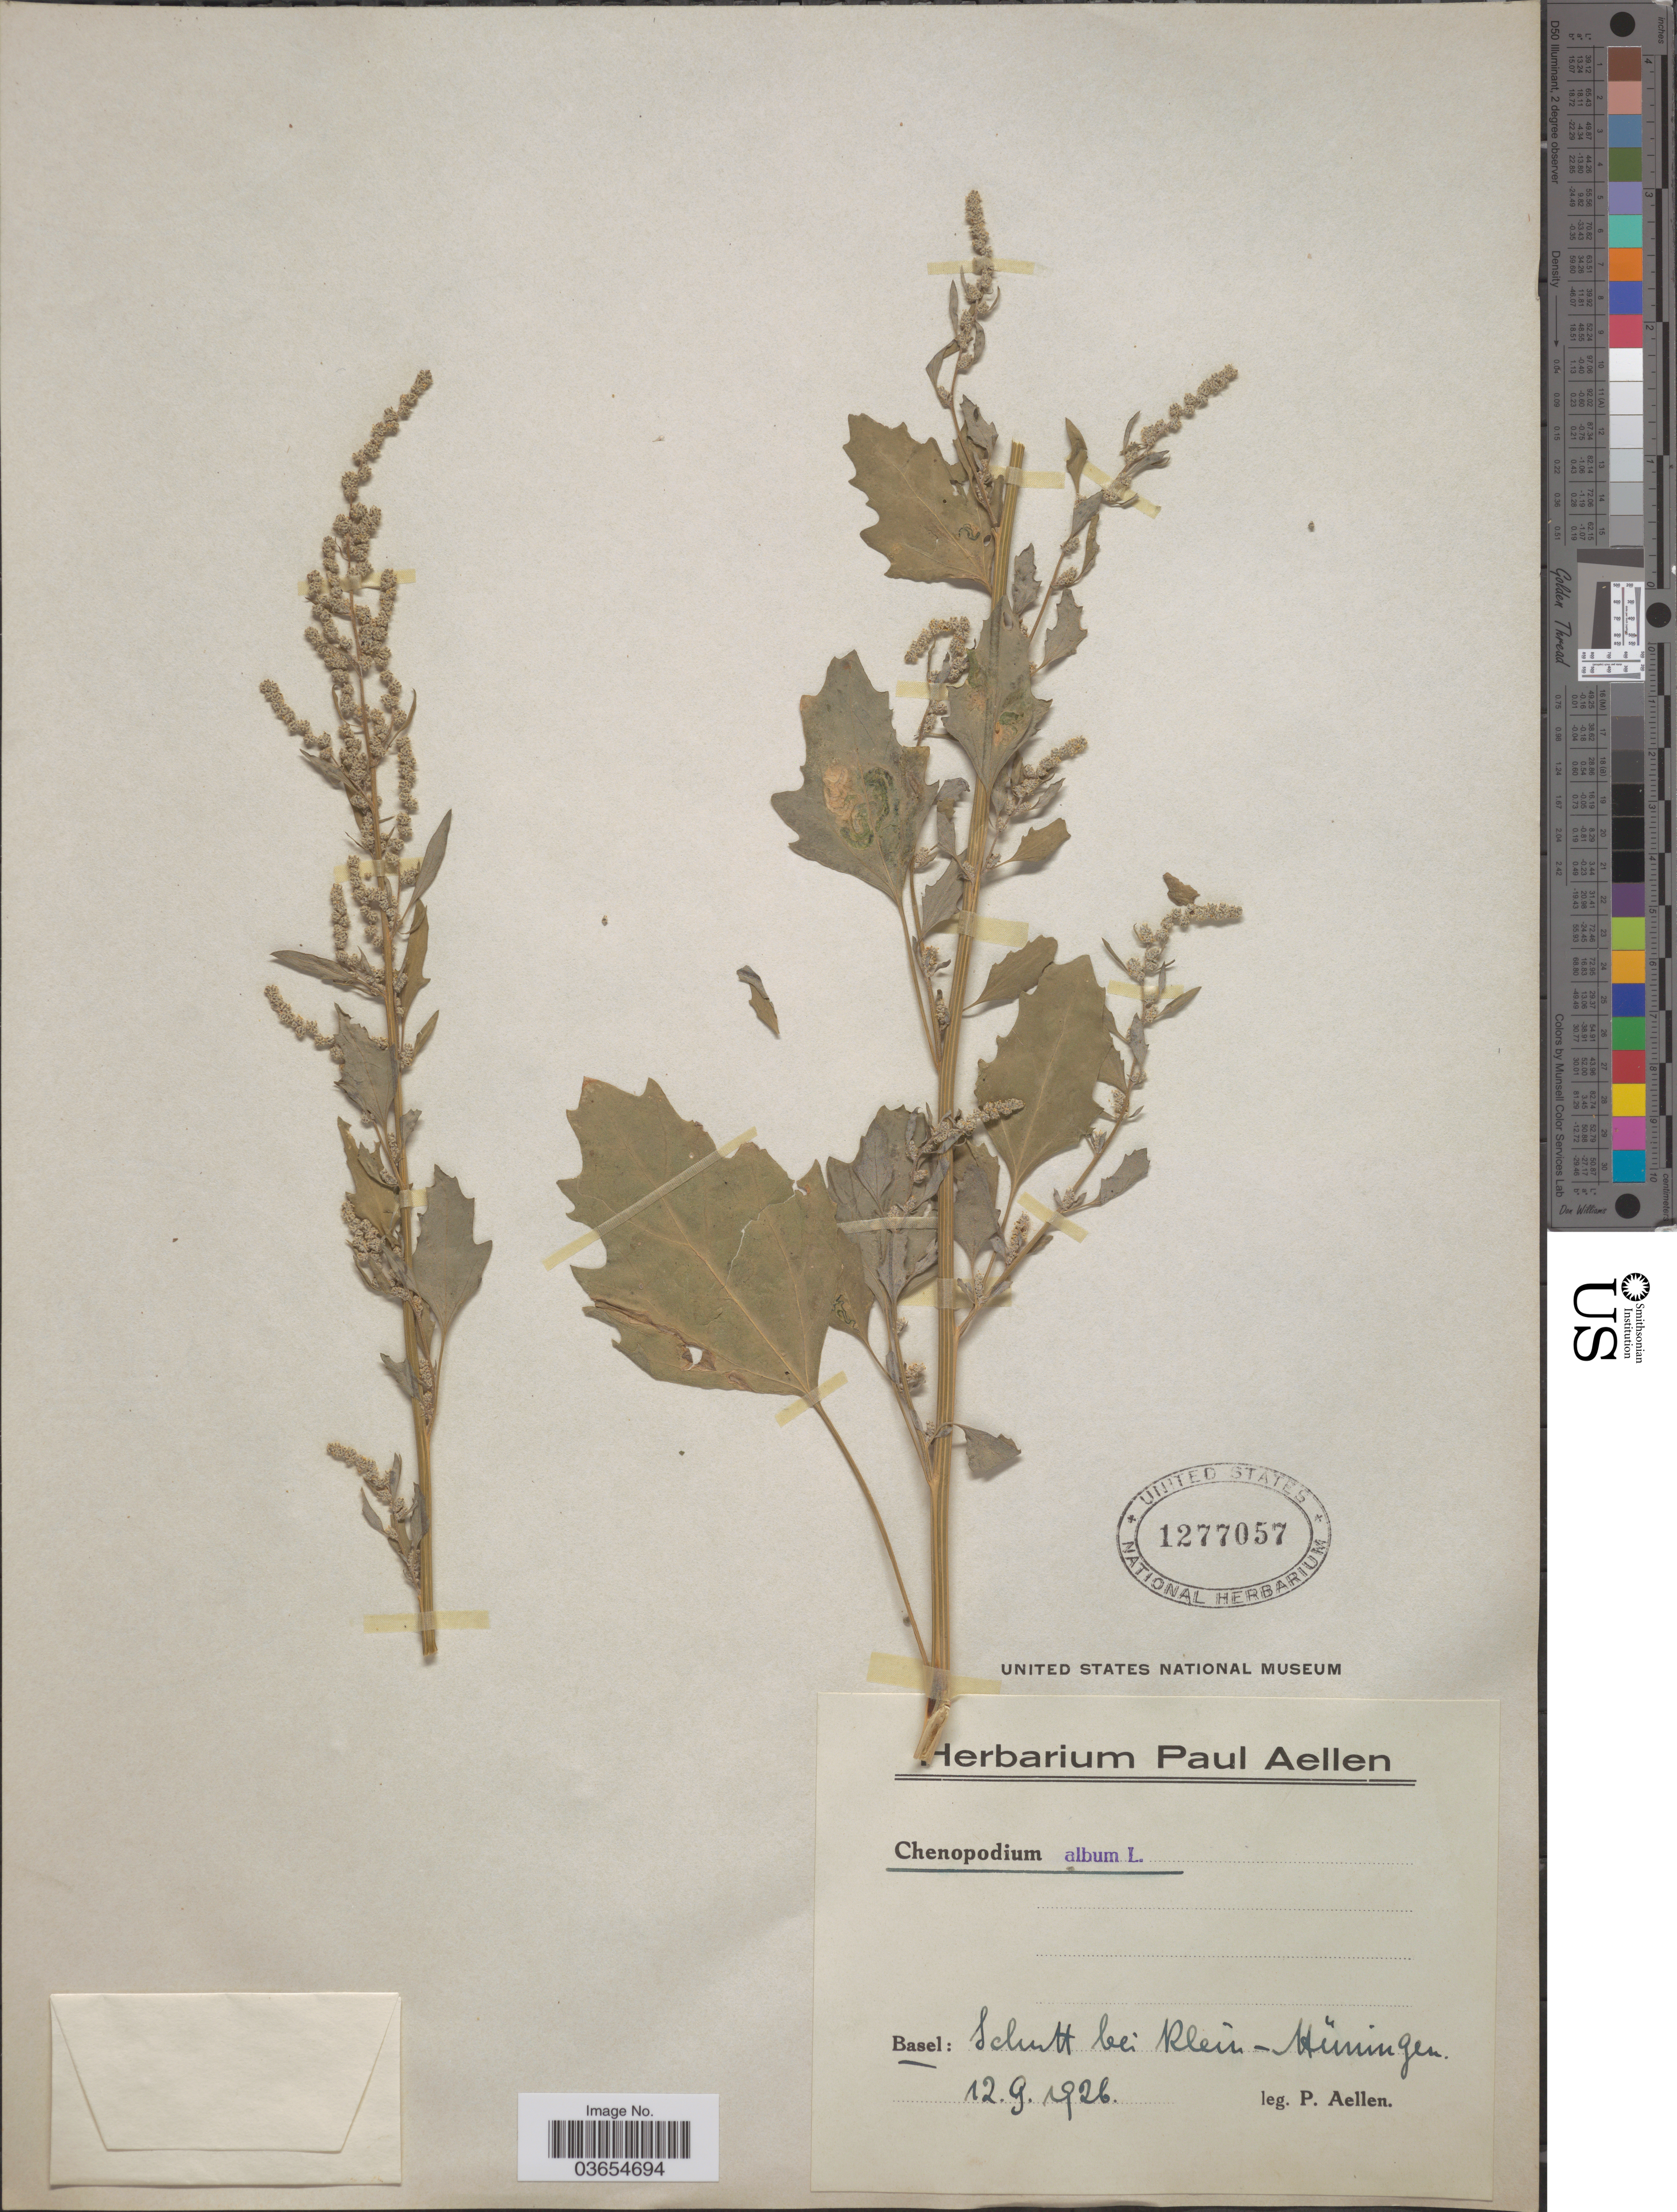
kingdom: Plantae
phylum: Tracheophyta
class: Magnoliopsida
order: Caryophyllales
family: Amaranthaceae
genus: Chenopodium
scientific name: Chenopodium album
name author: L.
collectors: P. Aellen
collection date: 1926-09-12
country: Switzerland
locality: Basel: Schutt bei Klein-Hüningen.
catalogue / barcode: US 1277057